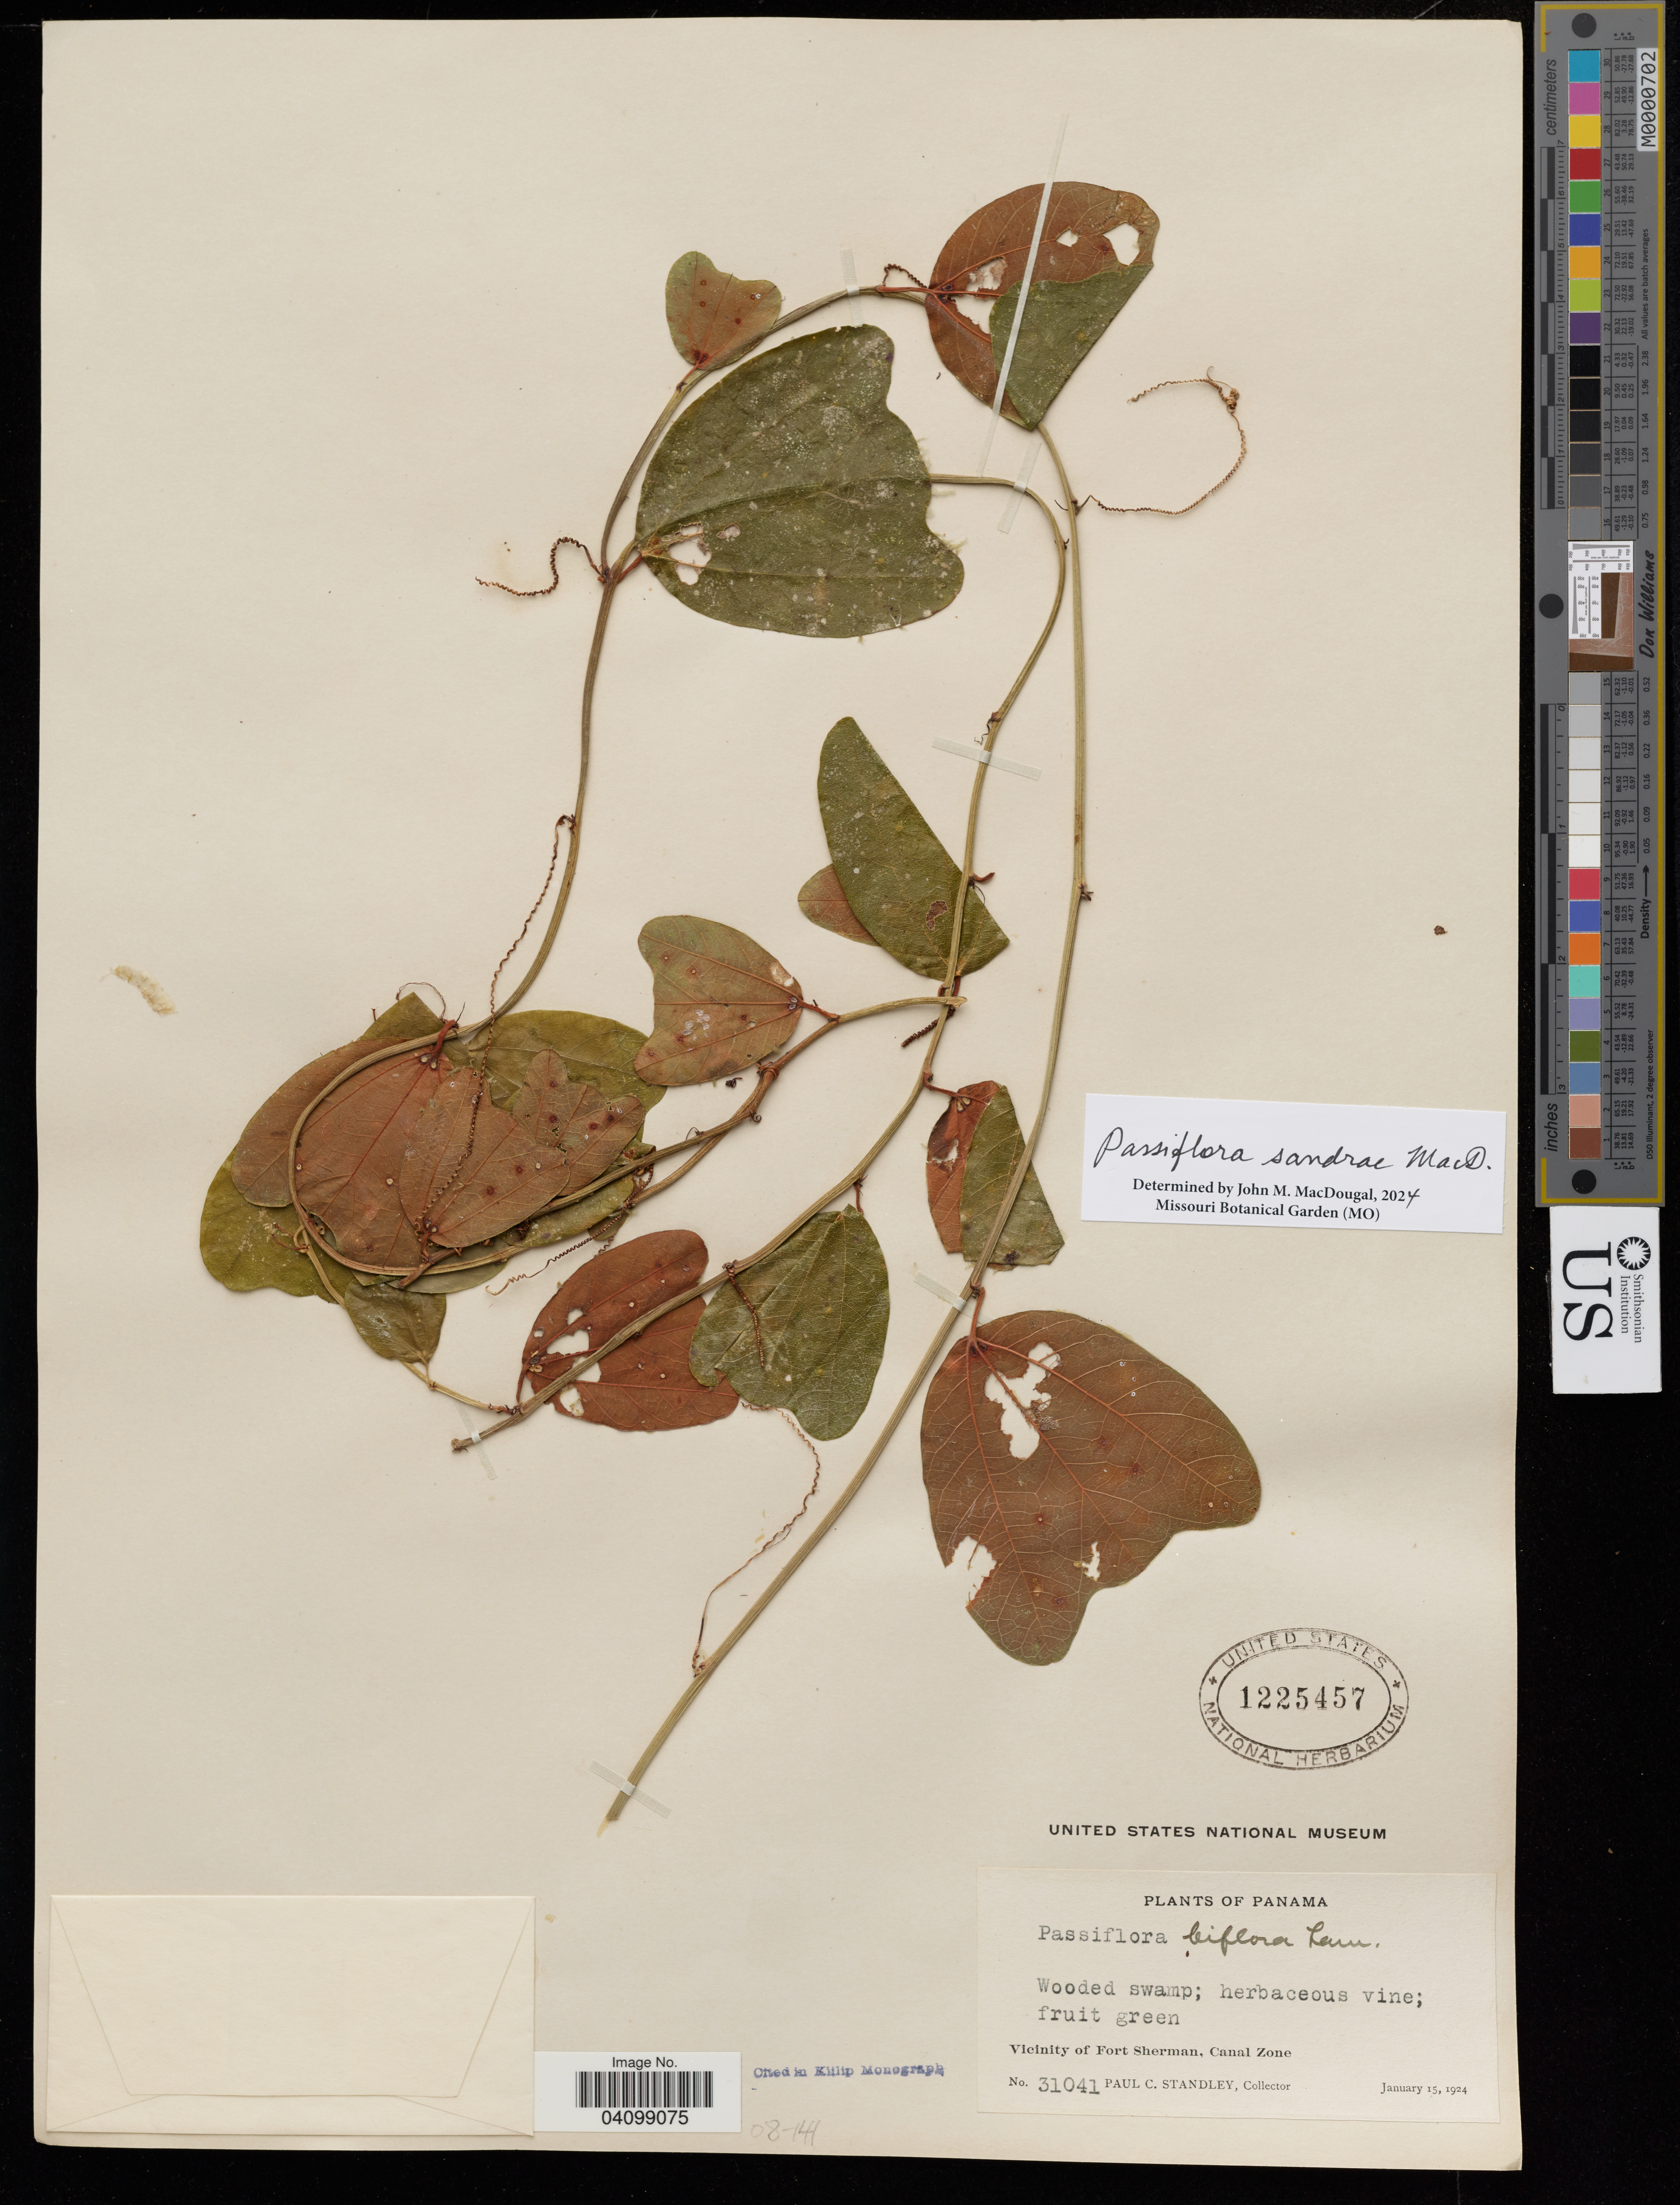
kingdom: Plantae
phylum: Tracheophyta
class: Magnoliopsida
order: Malpighiales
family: Passifloraceae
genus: Passiflora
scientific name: Passiflora sandrae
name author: J.M. MacDougal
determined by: MacDougal, John M.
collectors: P. C. Standley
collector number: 31041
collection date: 1924-01-15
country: Panama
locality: Vicinity of Fort Sherman, Canal Zone.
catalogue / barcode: US 1225457